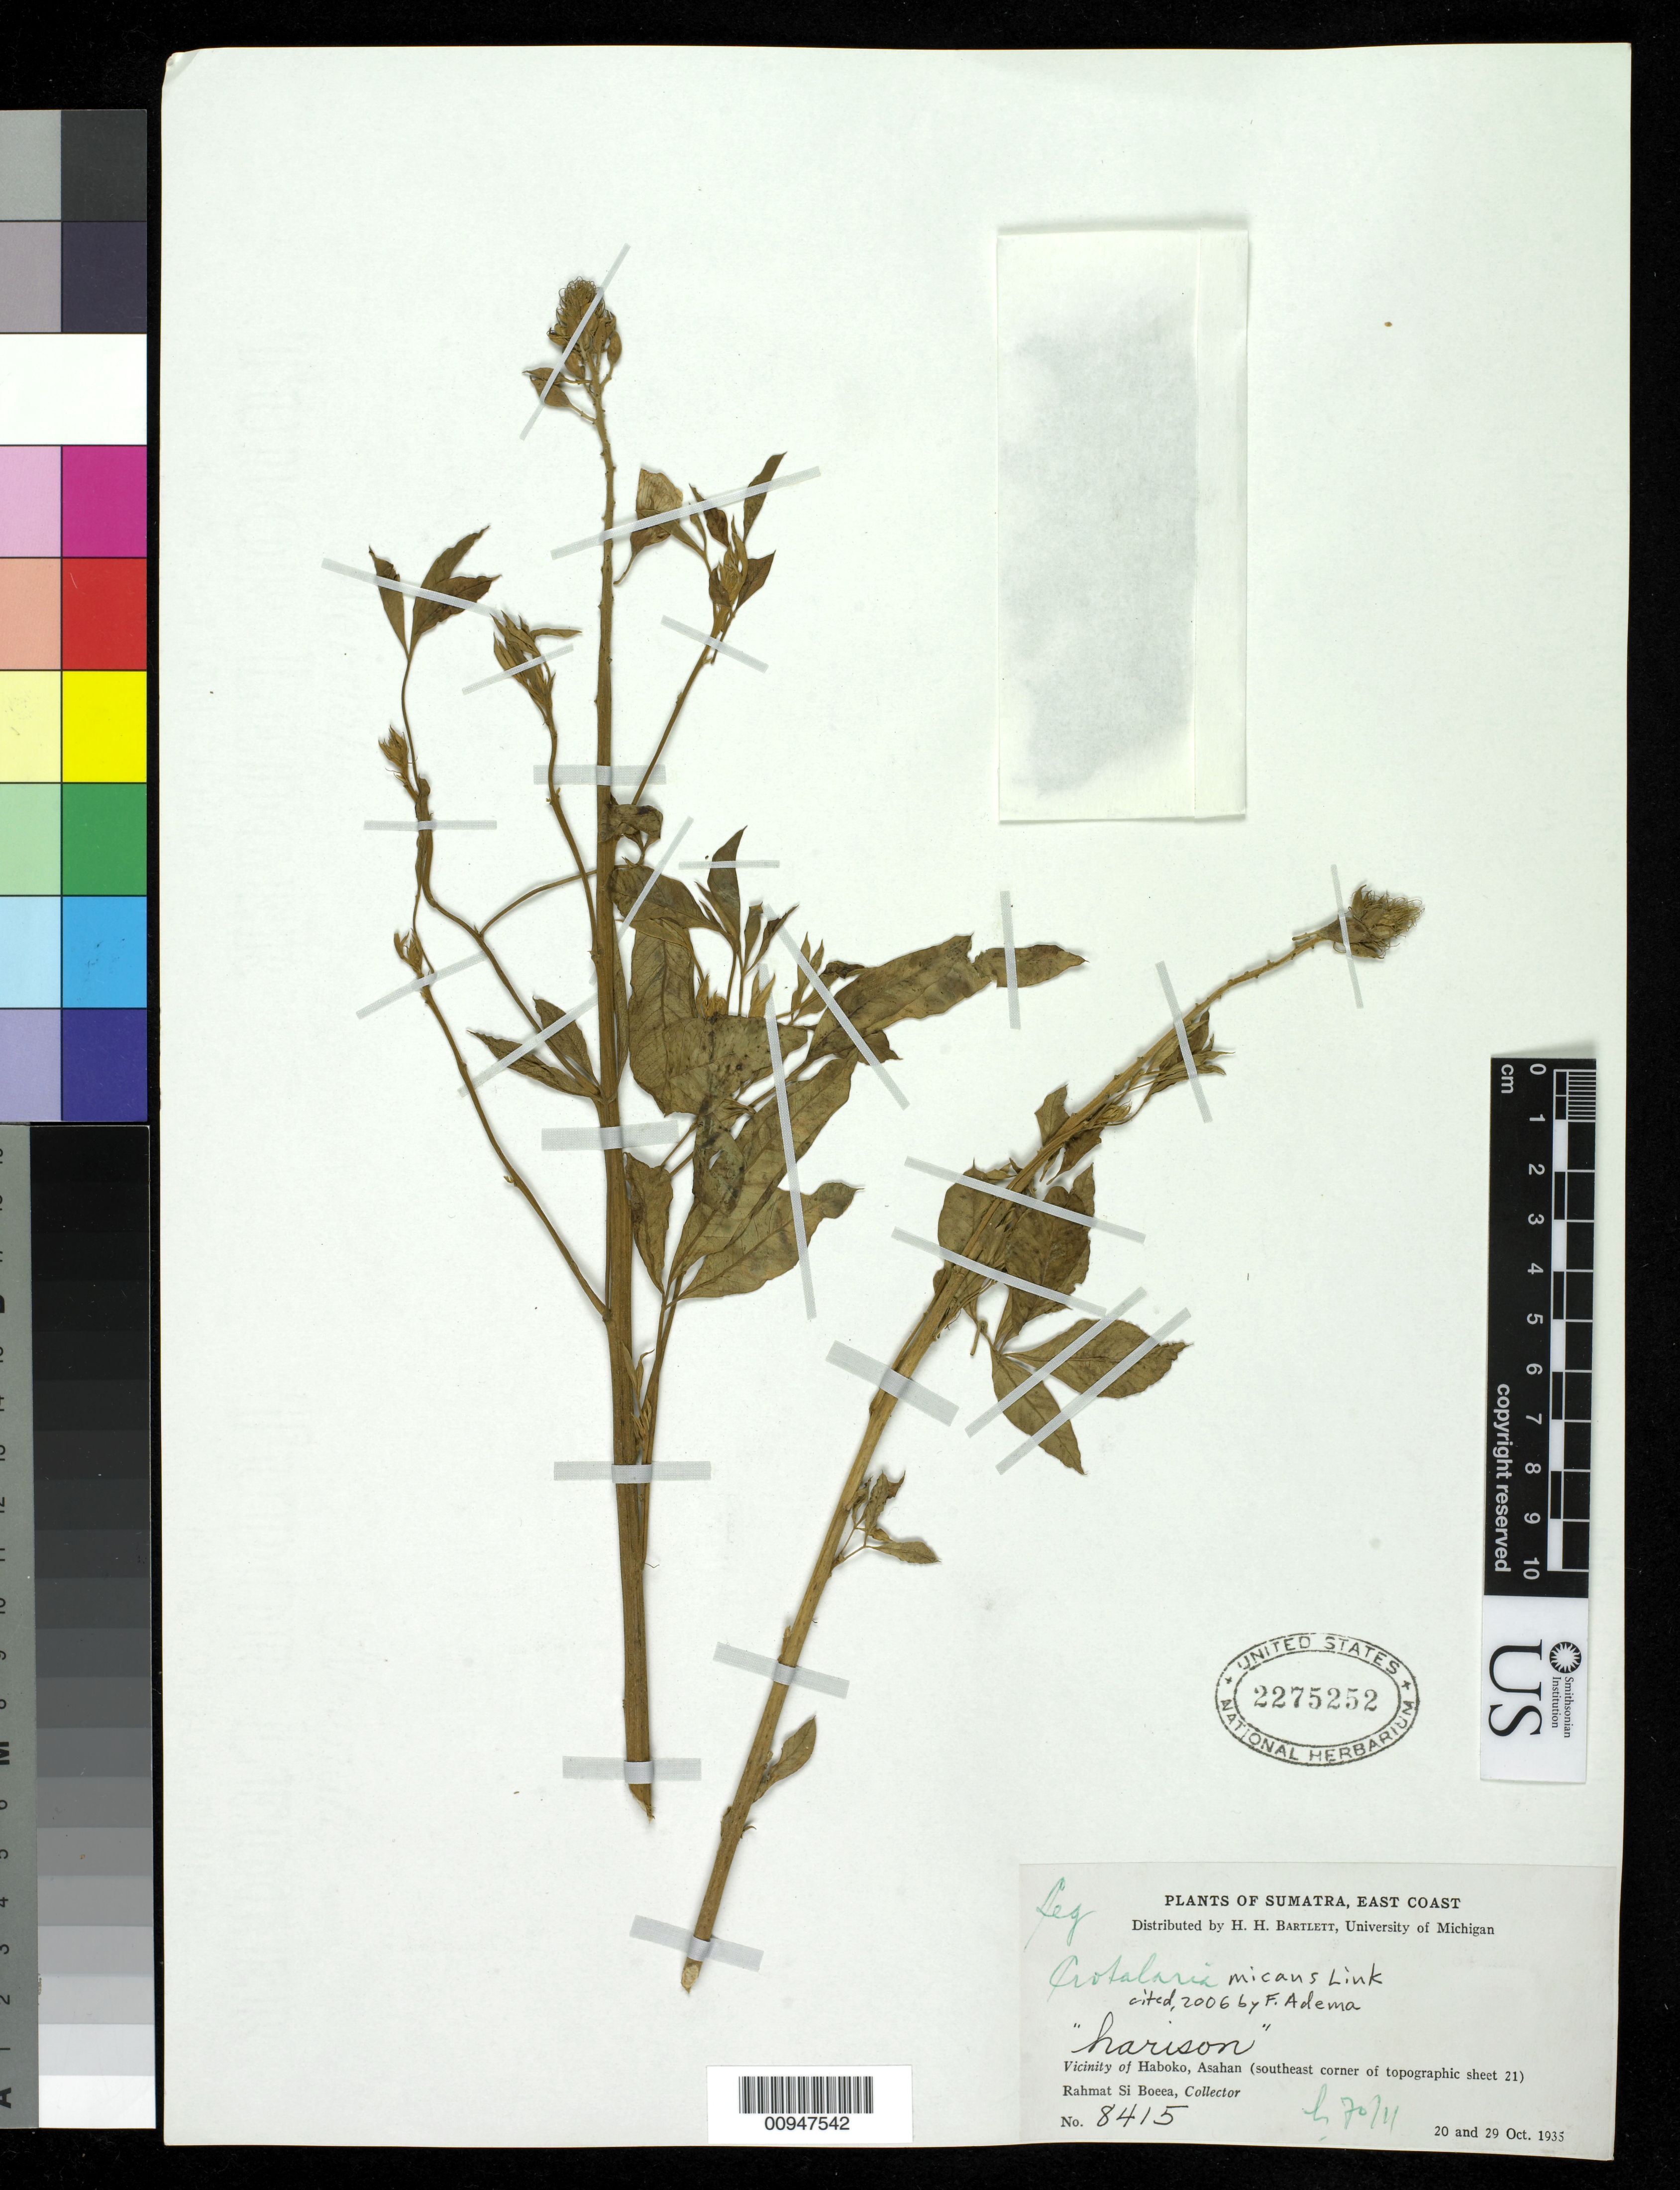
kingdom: Plantae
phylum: Tracheophyta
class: Magnoliopsida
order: Fabales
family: Fabaceae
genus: Crotalaria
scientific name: Crotalaria micans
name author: Link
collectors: Rahmat Si Boeea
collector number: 8415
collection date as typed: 20 Oct 1935 and 29 Oct 1935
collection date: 1935-10-20,1935-10-29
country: Indonesia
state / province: Sumatra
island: Sumatra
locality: vicinity of Haboko, Asahan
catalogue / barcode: US 2275252